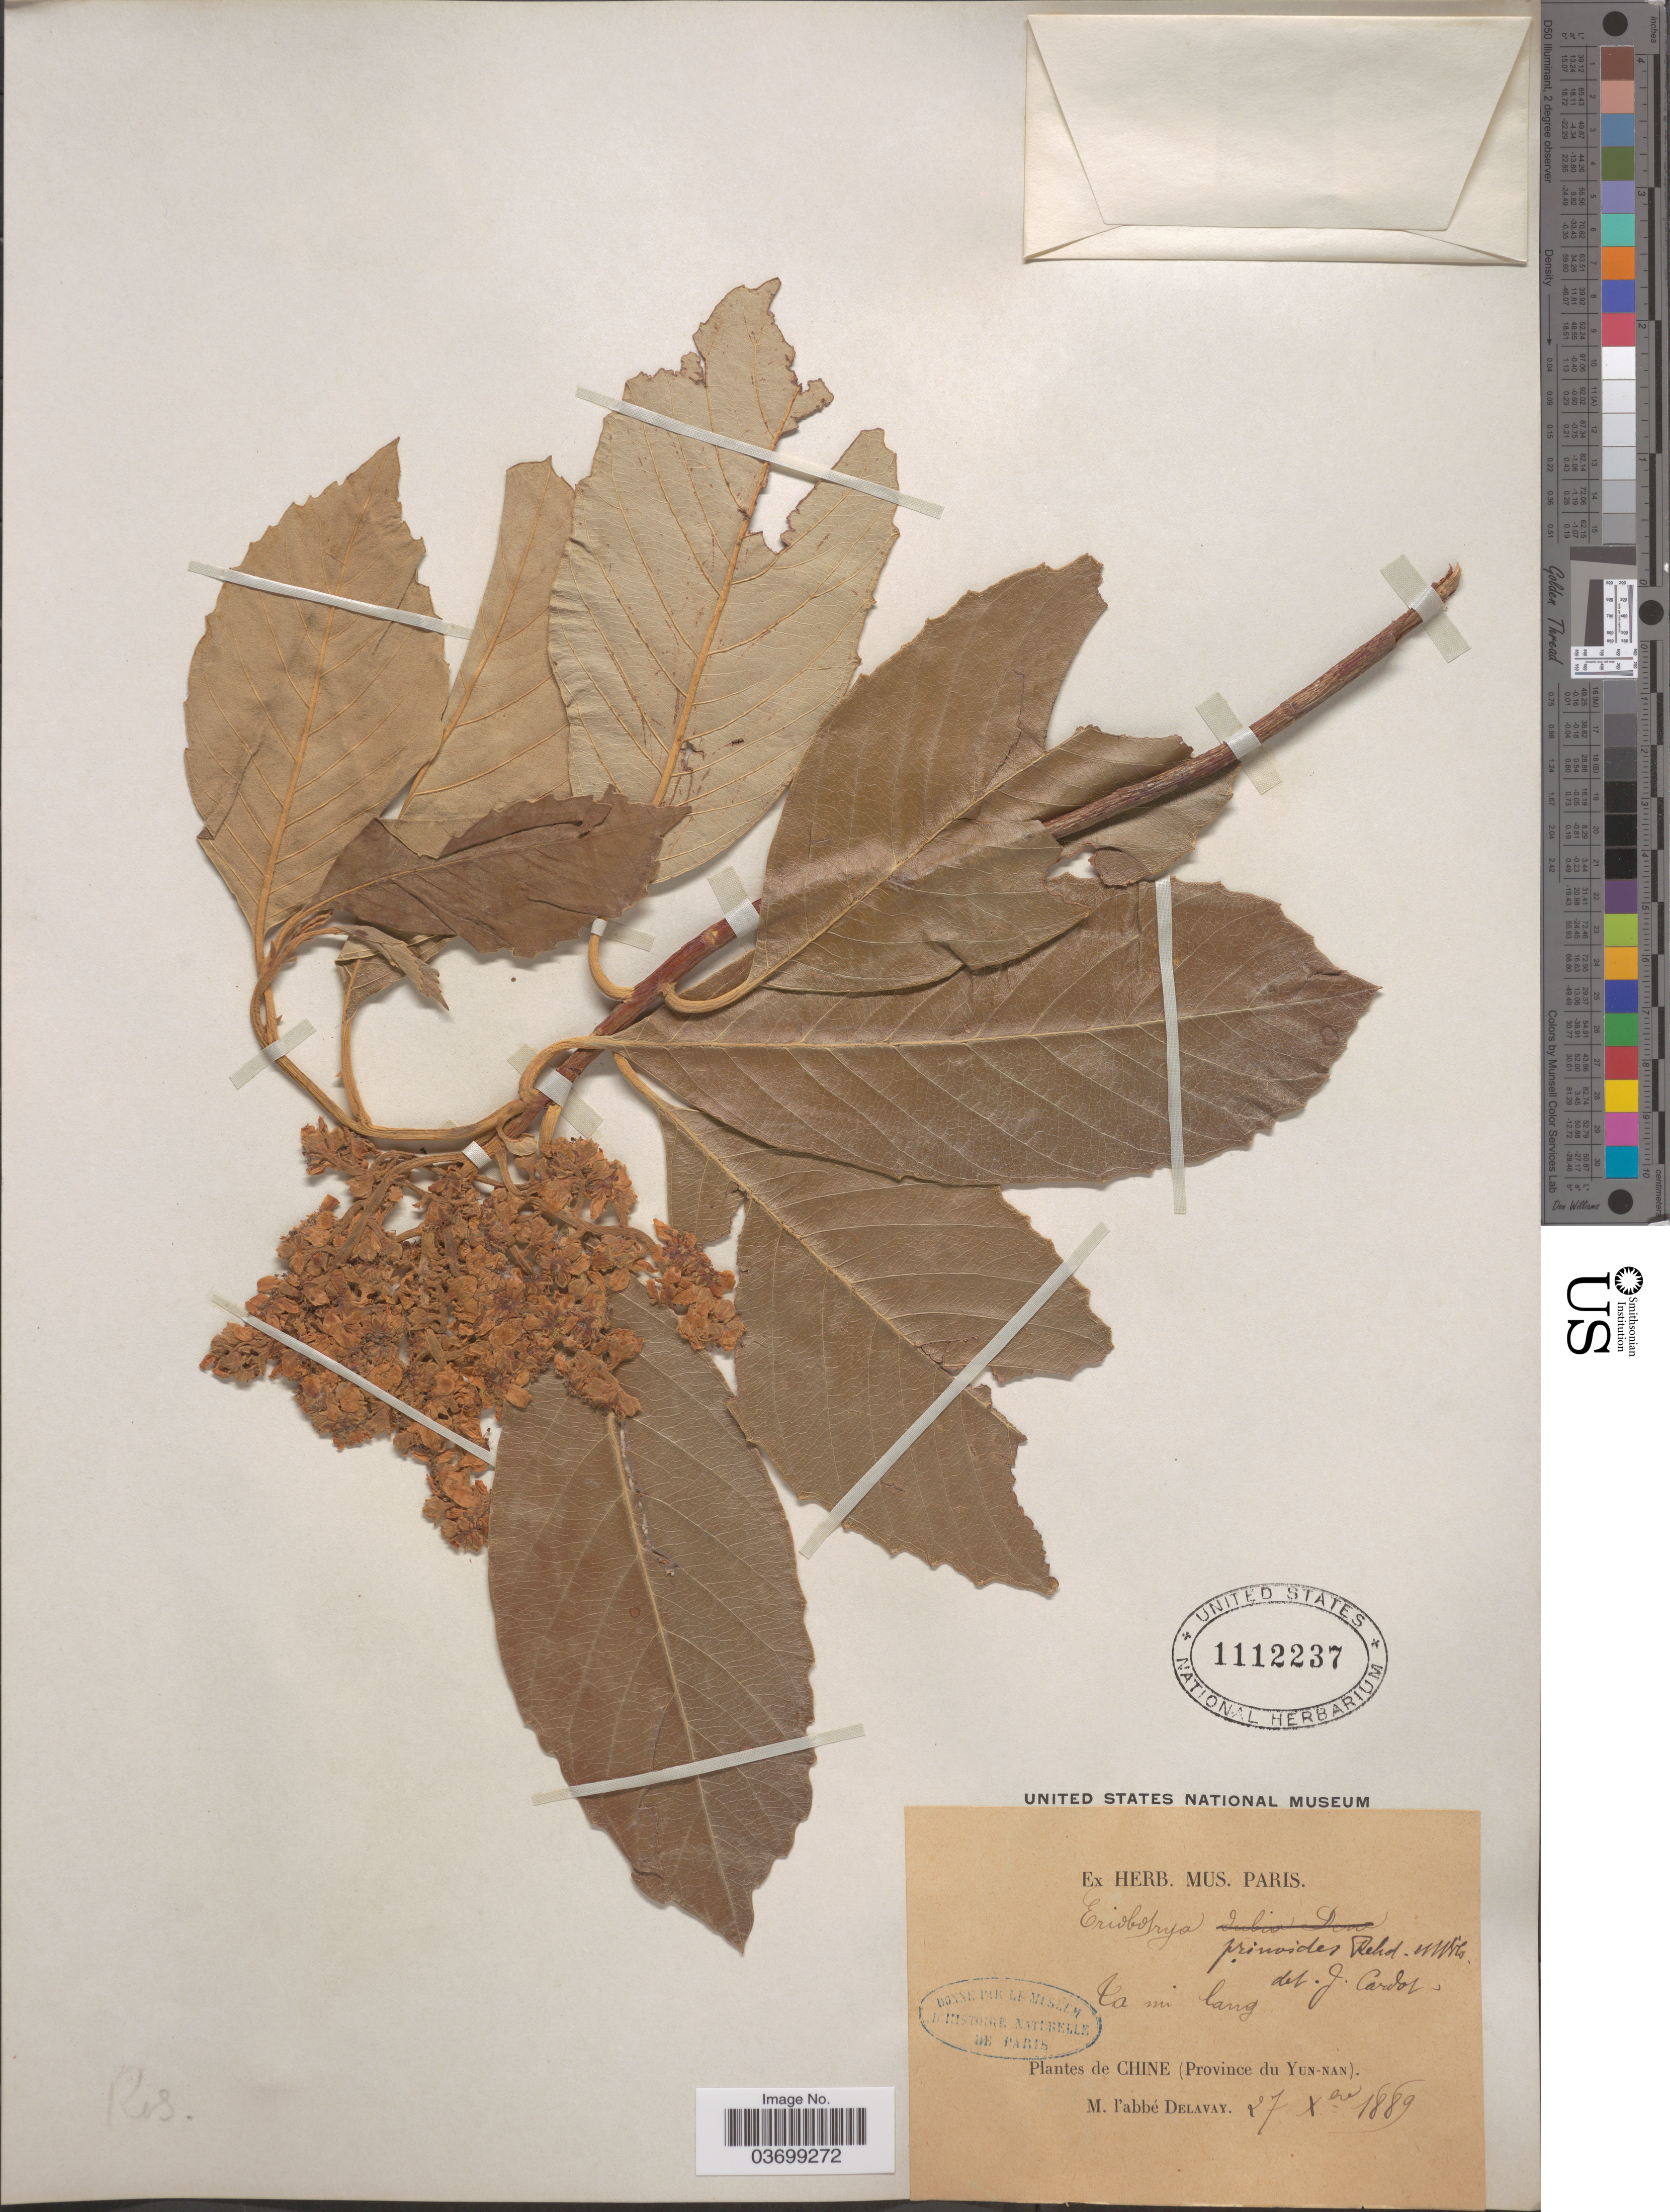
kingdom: Plantae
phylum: Tracheophyta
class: Magnoliopsida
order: Rosales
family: Rosaceae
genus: Rhaphiolepis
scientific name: Rhaphiolepis prinoides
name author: (Rehder & E.H. Wilson) B.B. Liu & J. Wen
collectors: P. Delavay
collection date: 1889-10-27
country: China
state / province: Yunnan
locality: Ta in lang. [interpreted] Province du Yun-Nan.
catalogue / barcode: US 1112237